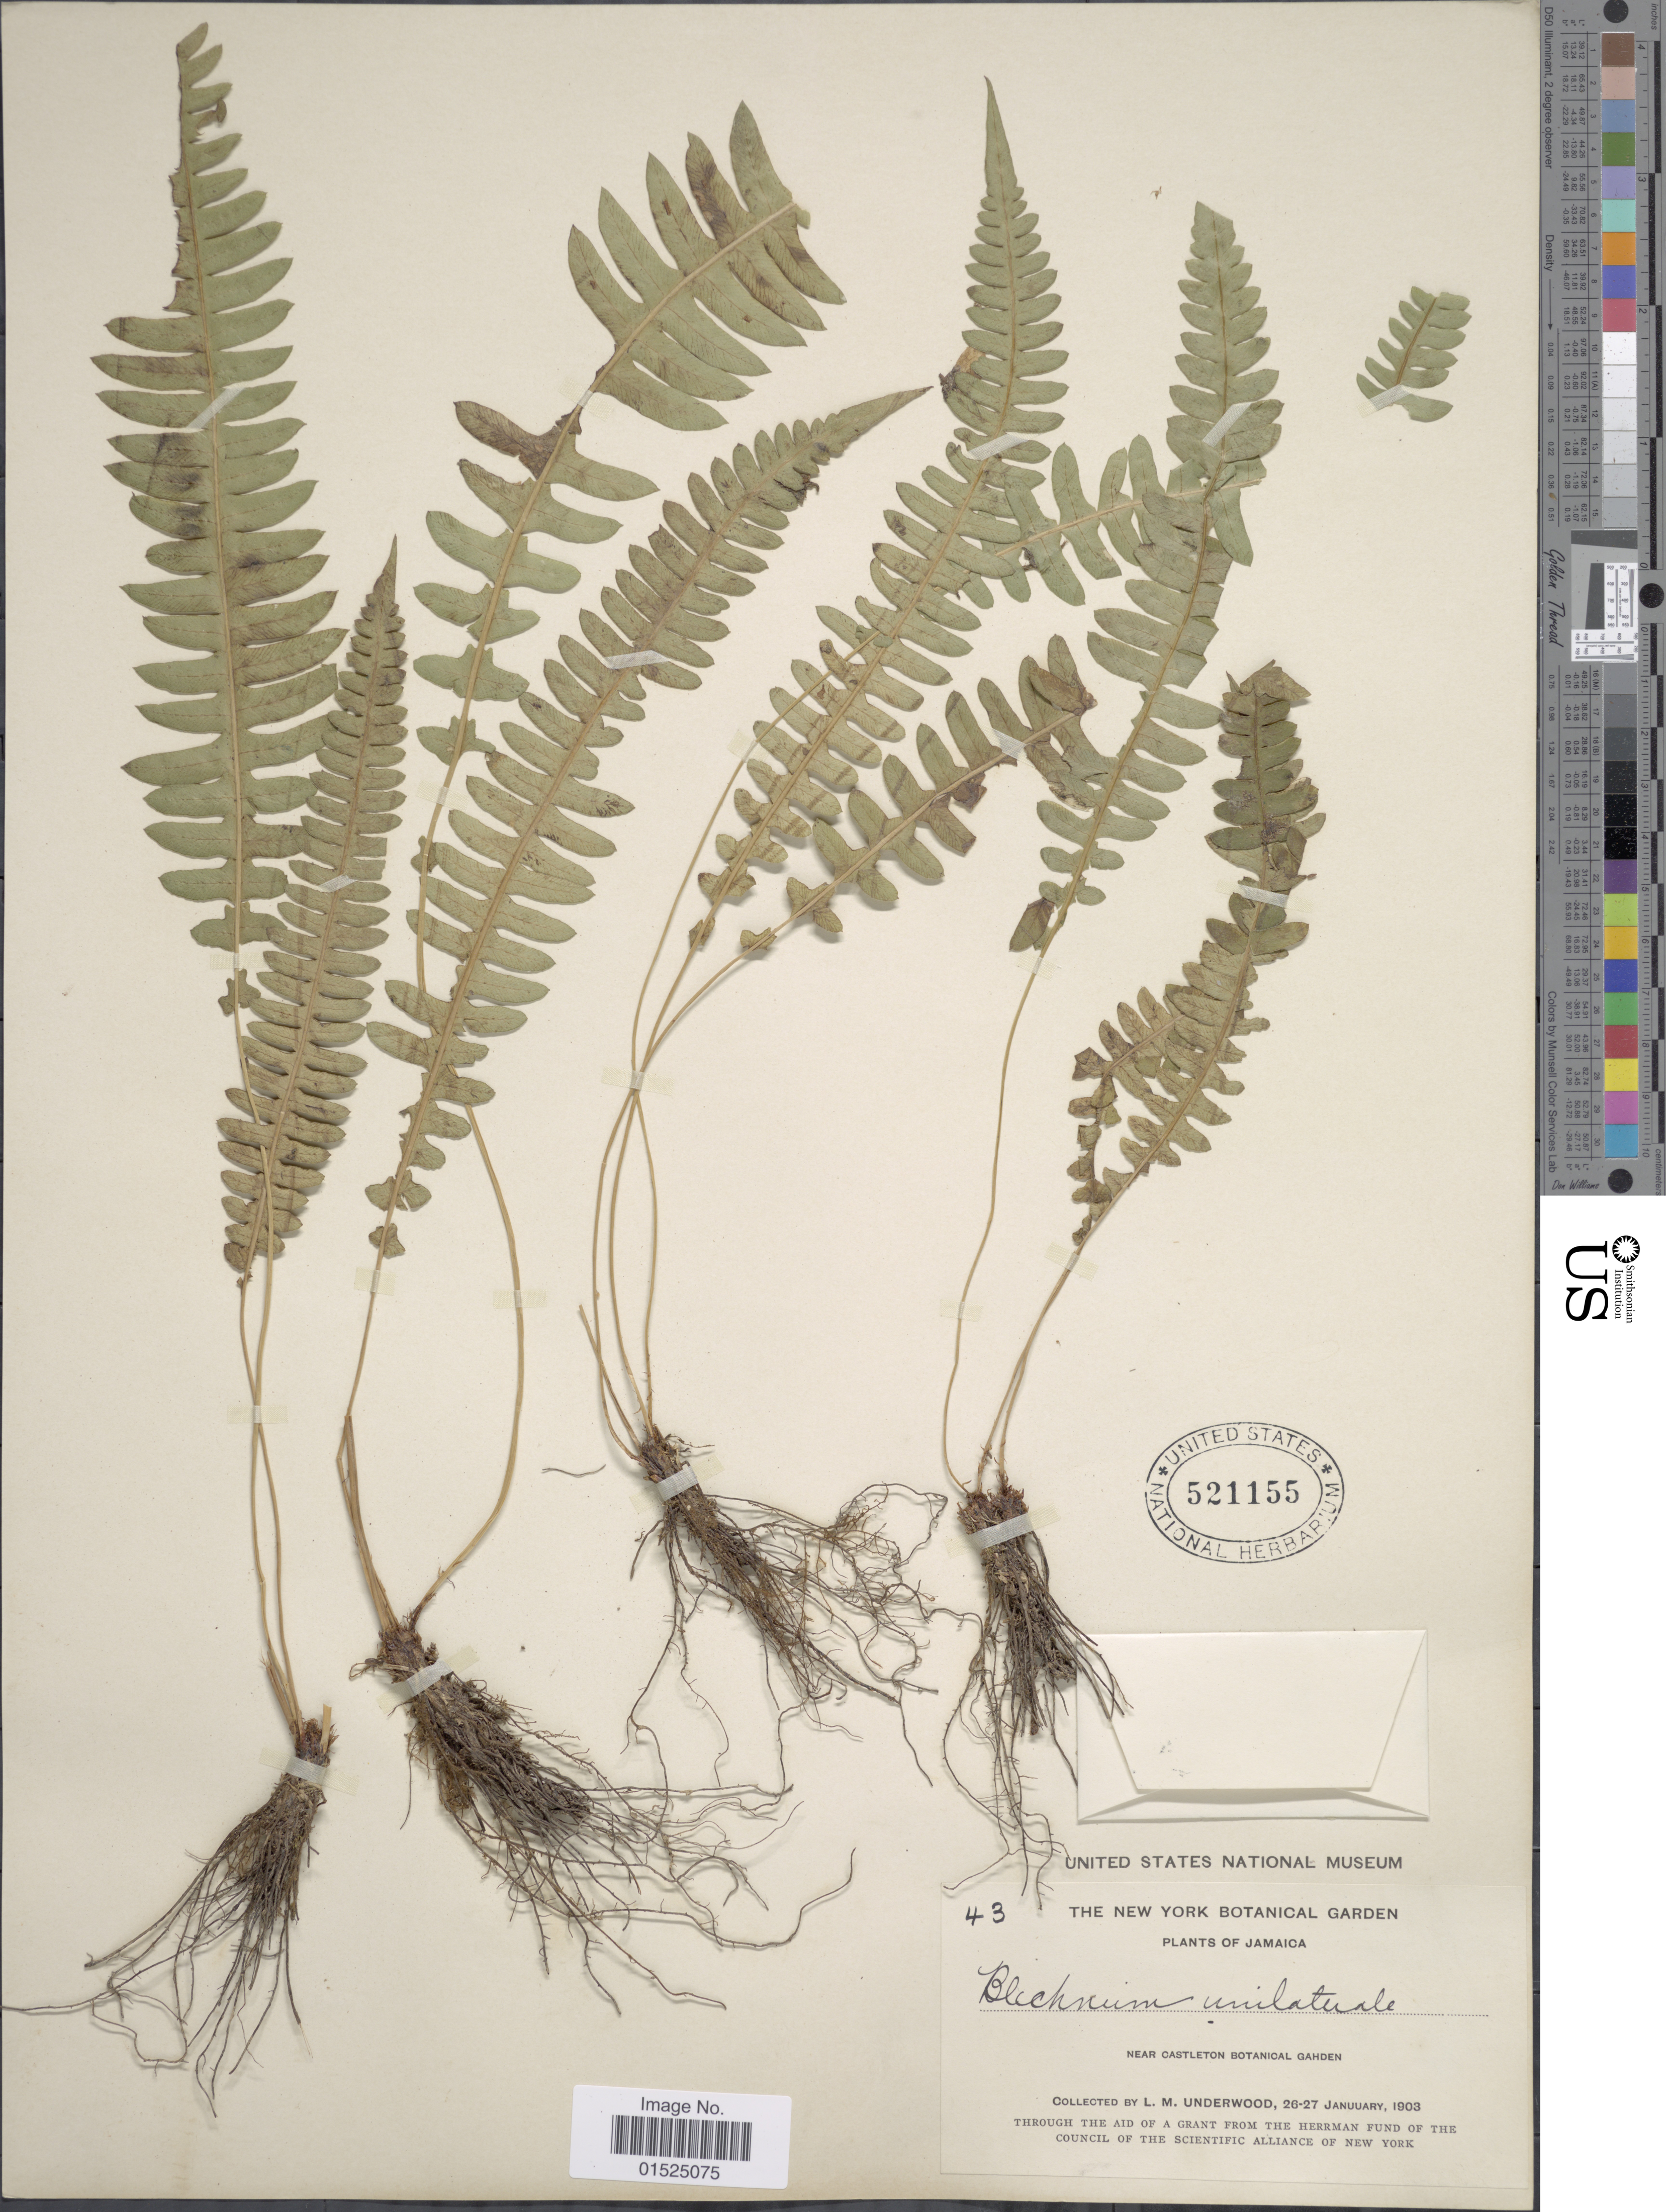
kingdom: Plantae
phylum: Tracheophyta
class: Polypodiopsida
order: Polypodiales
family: Blechnaceae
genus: Blechnum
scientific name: Blechnum unilaterale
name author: Sw.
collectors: L. M. Underwood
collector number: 43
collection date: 1903-01-26/1903-01-27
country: Jamaica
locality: Near Castleton Botanical Garden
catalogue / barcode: US 521155